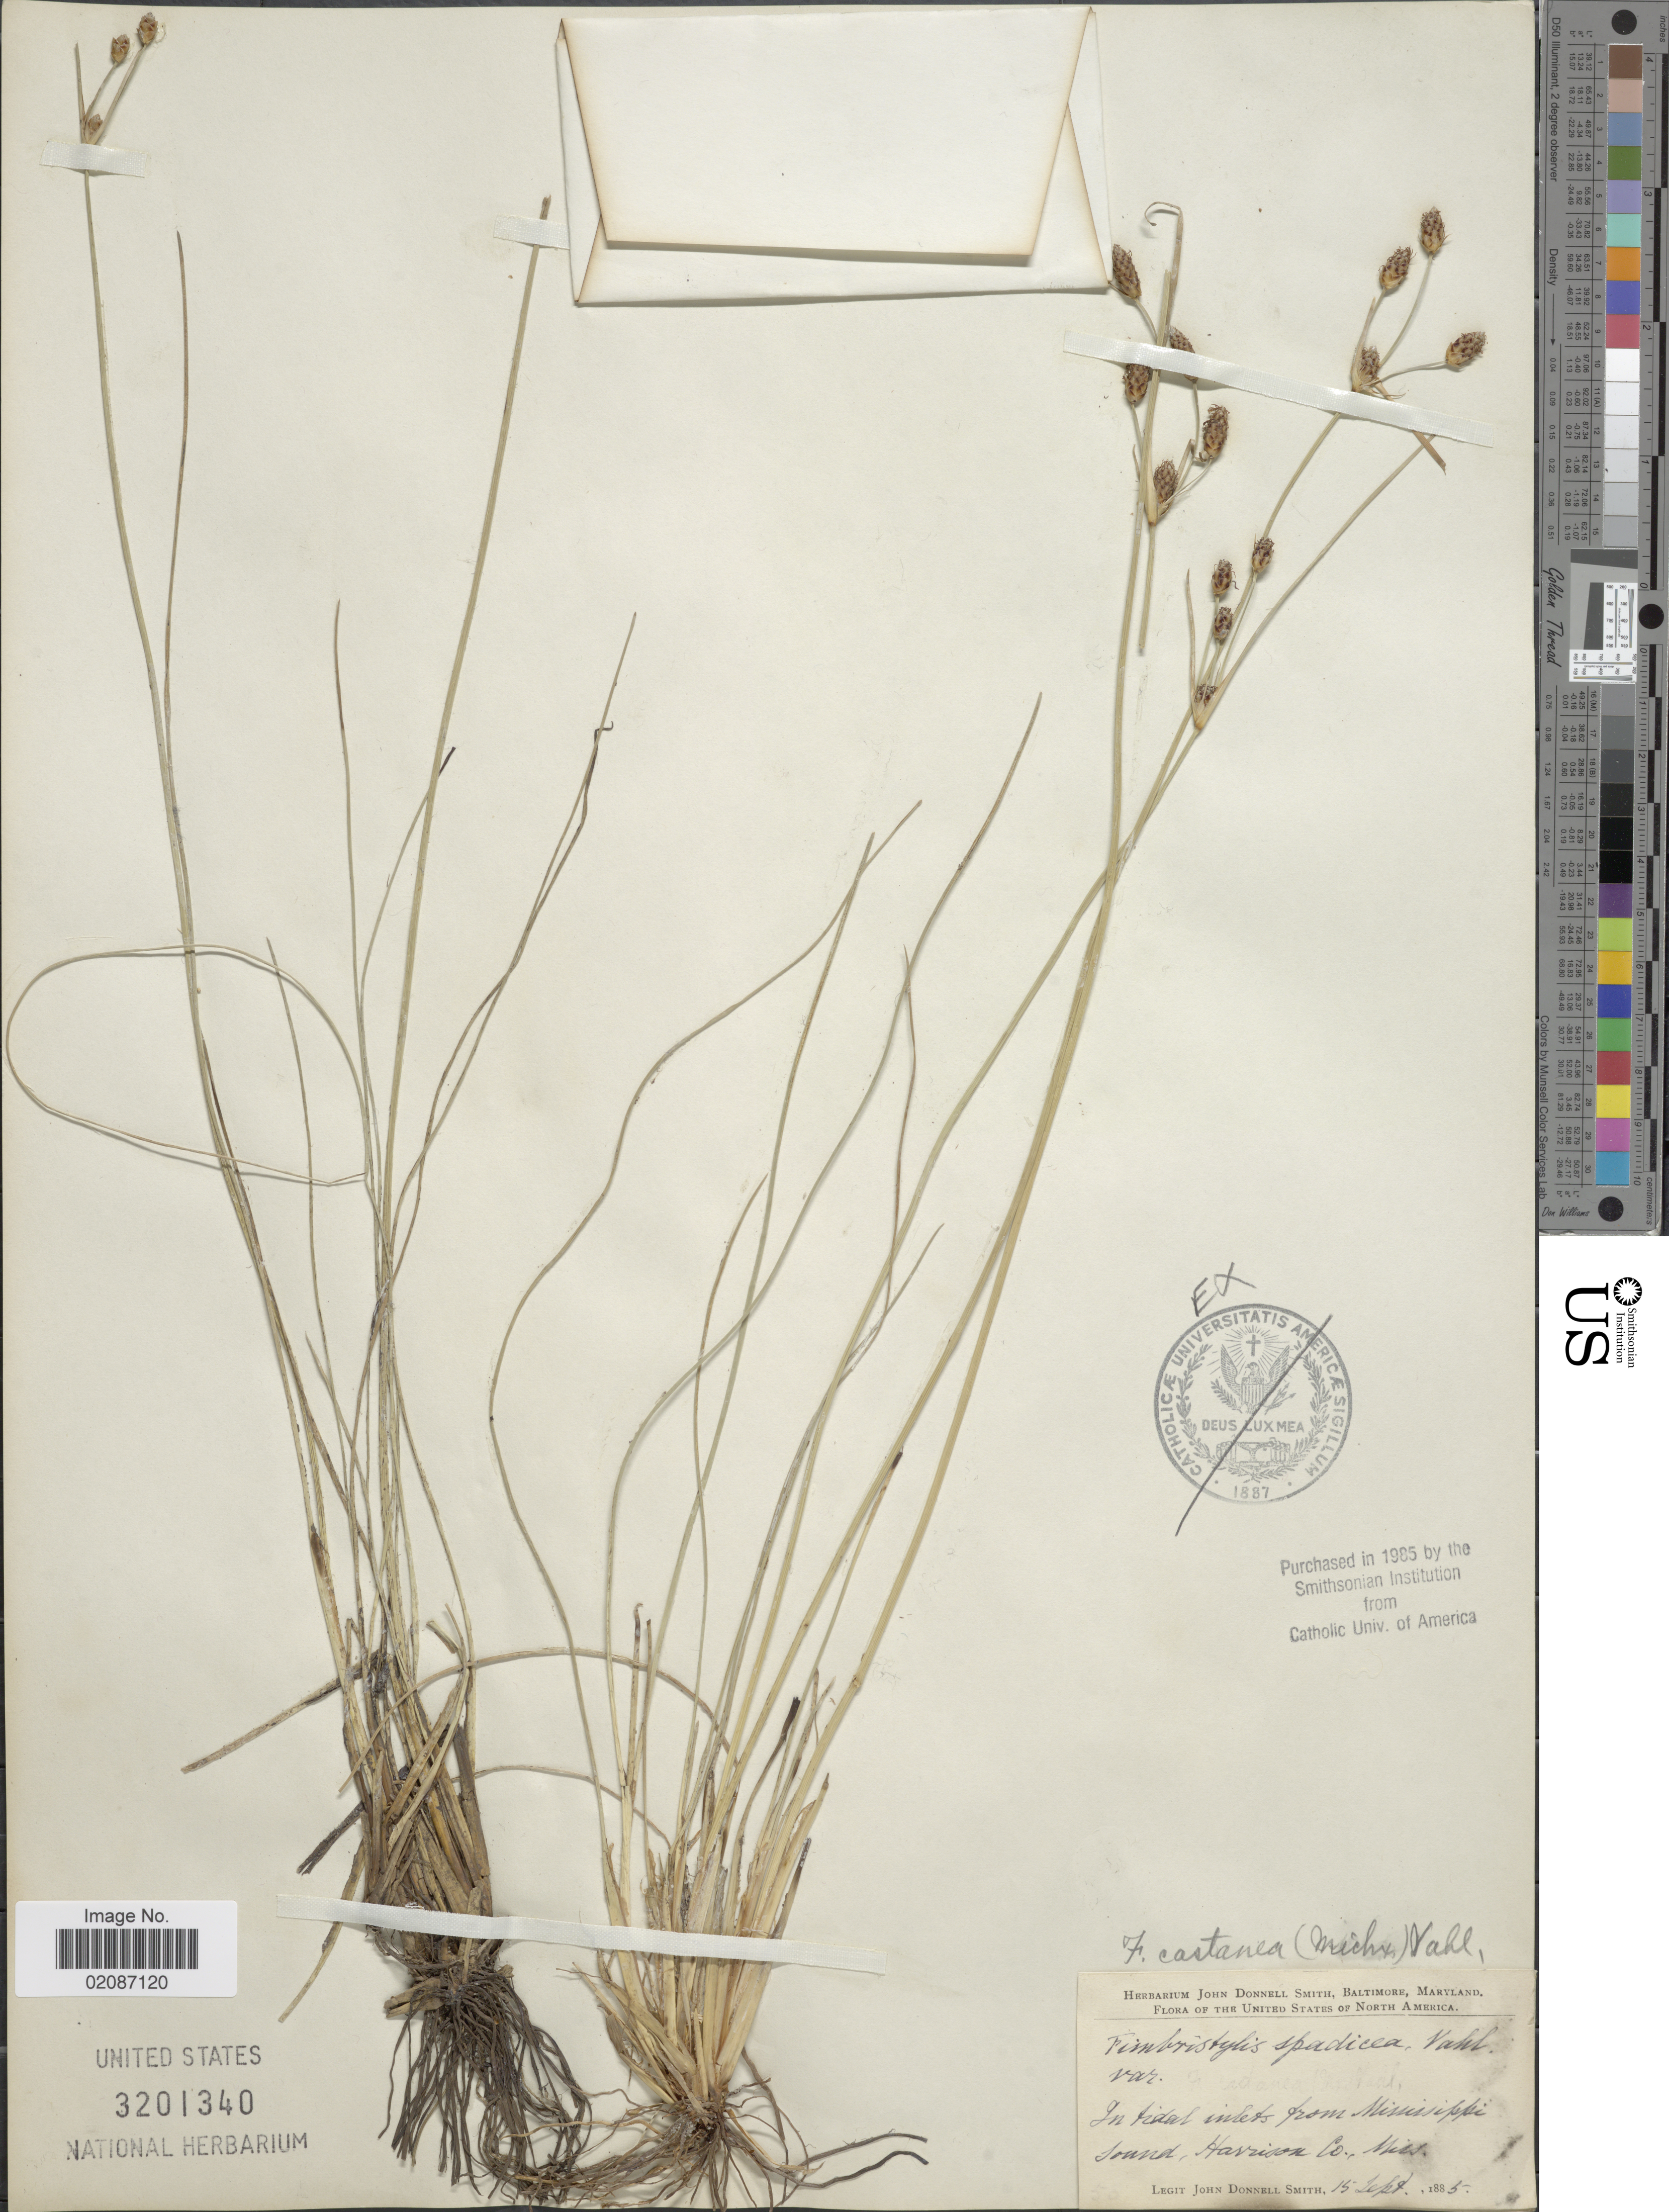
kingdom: Plantae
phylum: Tracheophyta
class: Liliopsida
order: Poales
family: Cyperaceae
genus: Fimbristylis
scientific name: Fimbristylis puberula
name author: (Michx.) Vahl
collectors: J. Donnell Smith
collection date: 1885-09-15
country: United States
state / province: Mississippi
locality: Tidal inlets from Mississippi Sound, Harrison Co., Miss.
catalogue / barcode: US 3201340